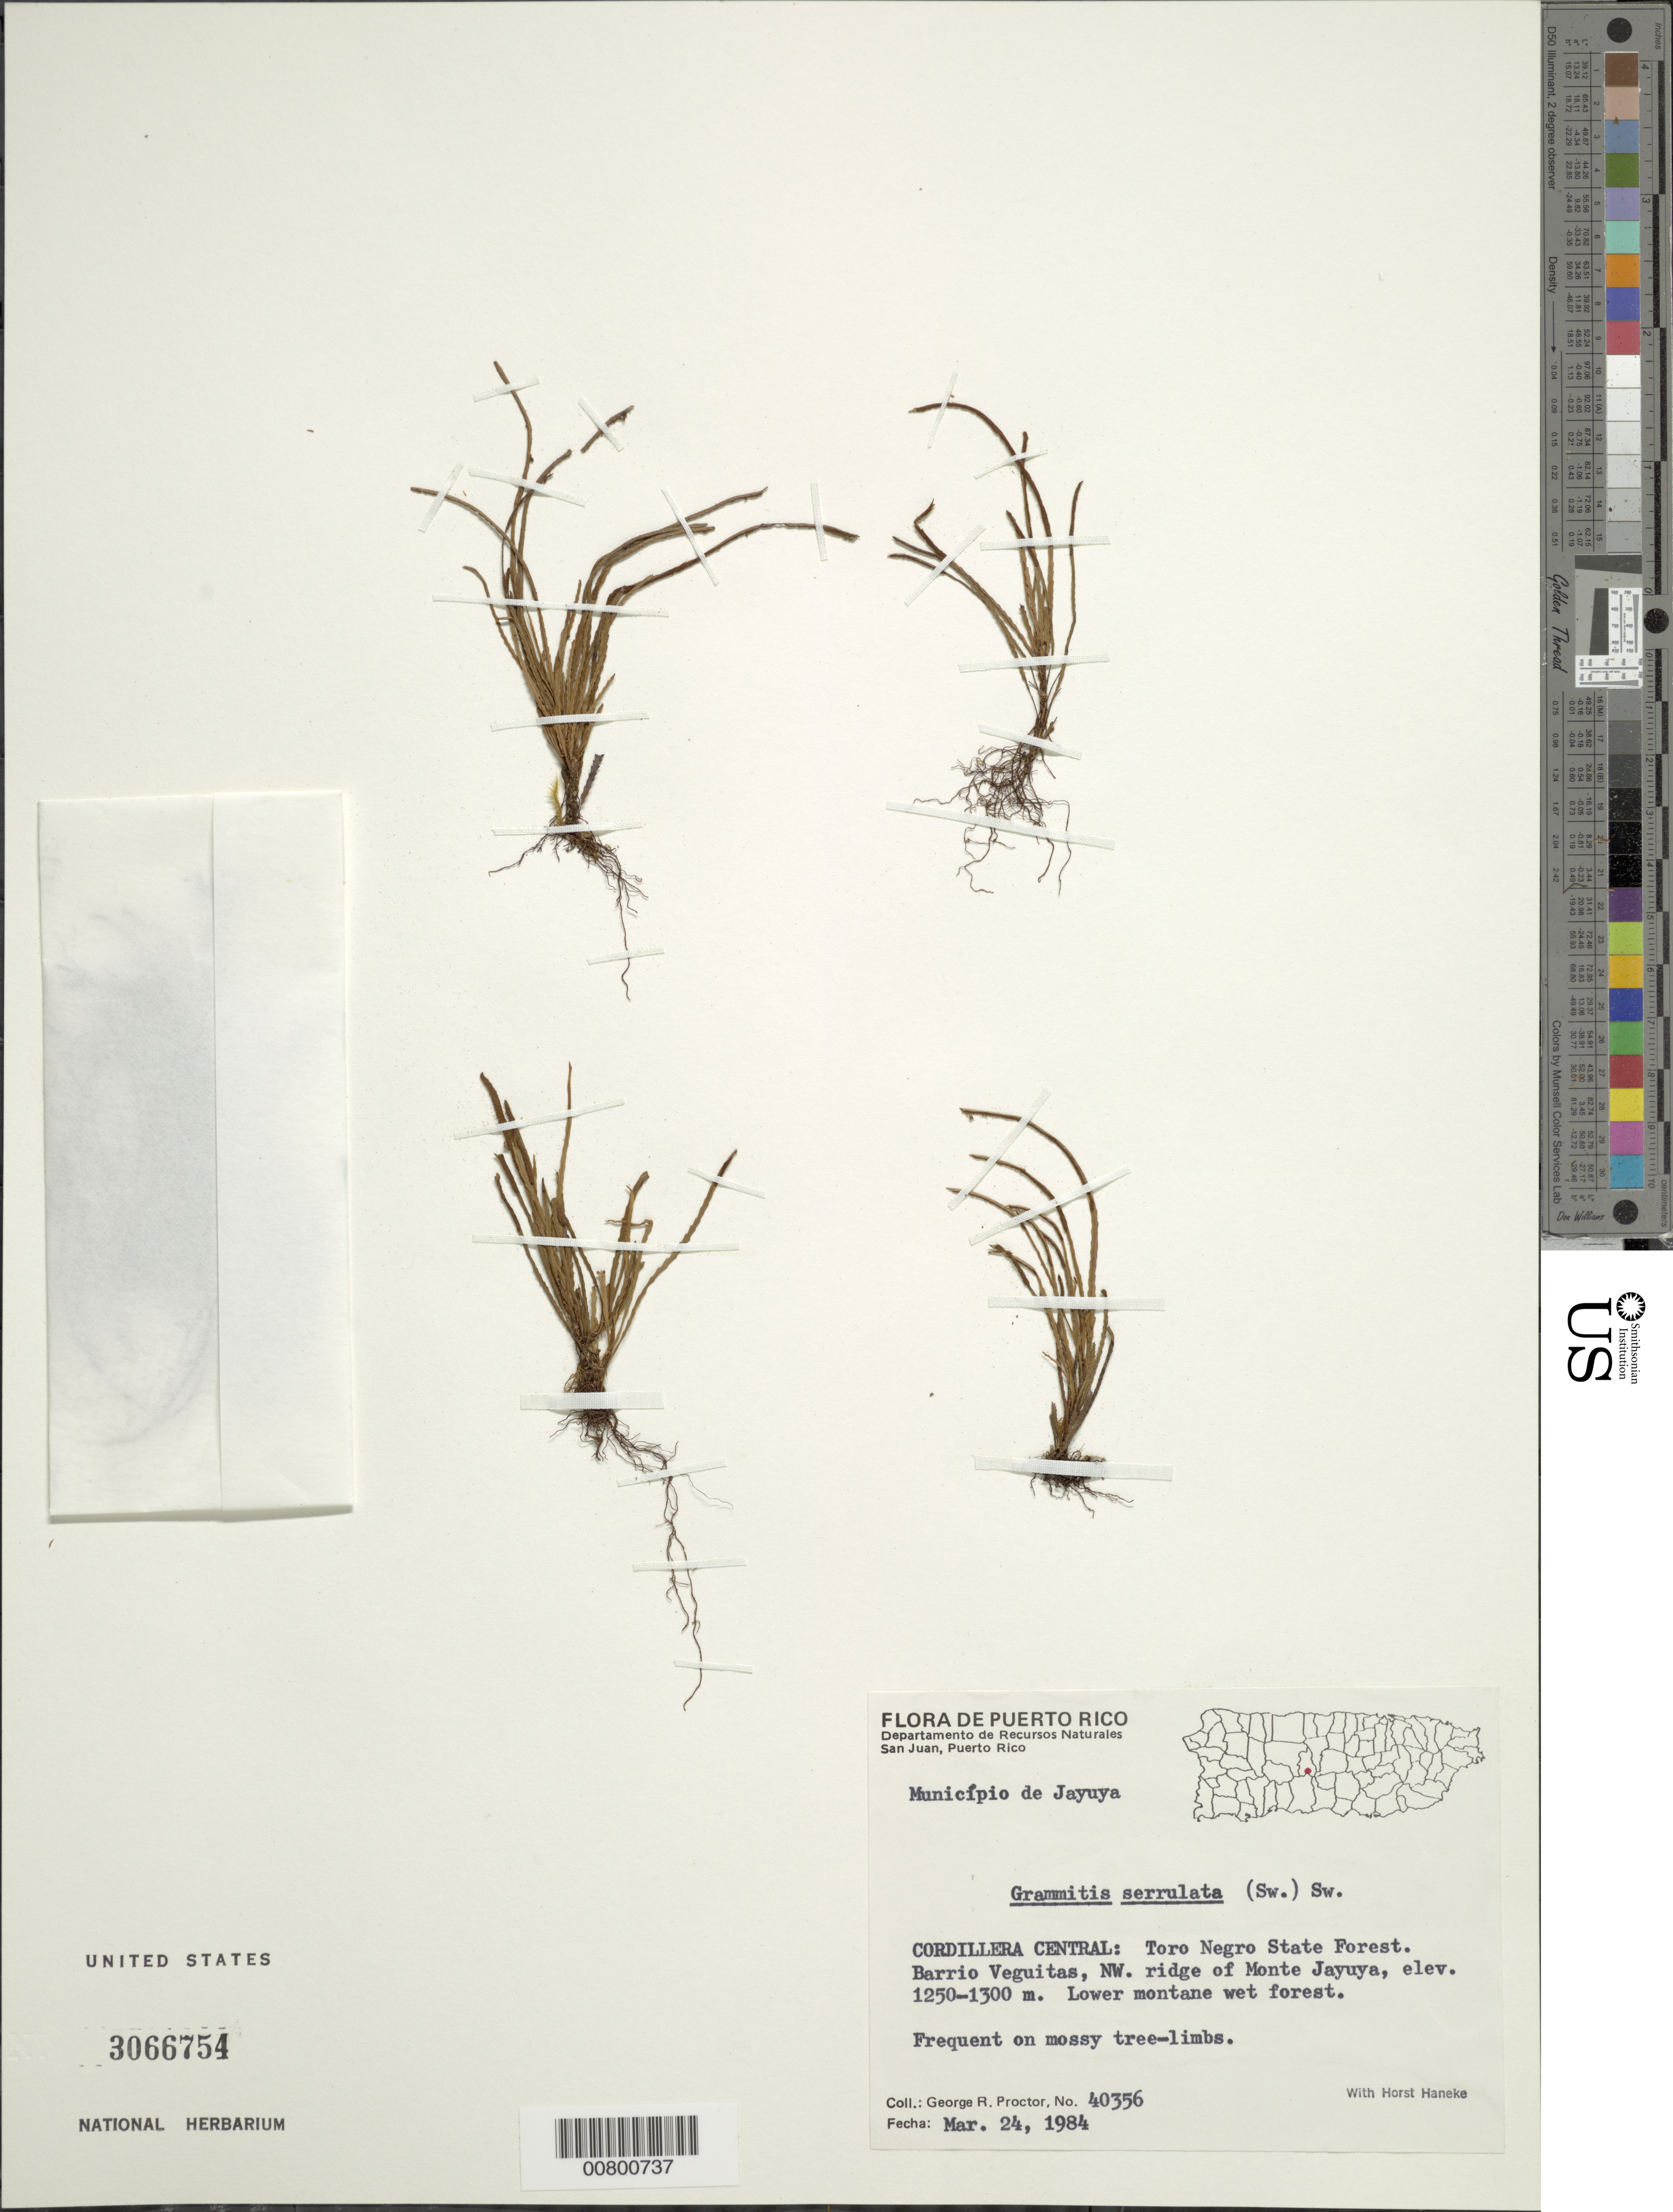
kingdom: Plantae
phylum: Tracheophyta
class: Polypodiopsida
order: Polypodiales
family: Polypodiaceae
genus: Cochlidium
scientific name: Cochlidium serrulatum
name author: (Sw.) L.E. Bishop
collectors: G. R. Proctor & H. Haneke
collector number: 40356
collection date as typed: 24 Mar 1984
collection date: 1984-03-24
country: Puerto Rico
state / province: Jayuya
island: Puerto Rico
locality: Mun. Jayuya, Cordillera Central, Toro Negro State Forest, Barrio Veguitas, NW ridge of Monte Jayuya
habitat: Lower montane wet forest, on mossy tree limbs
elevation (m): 1250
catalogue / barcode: US 3066754